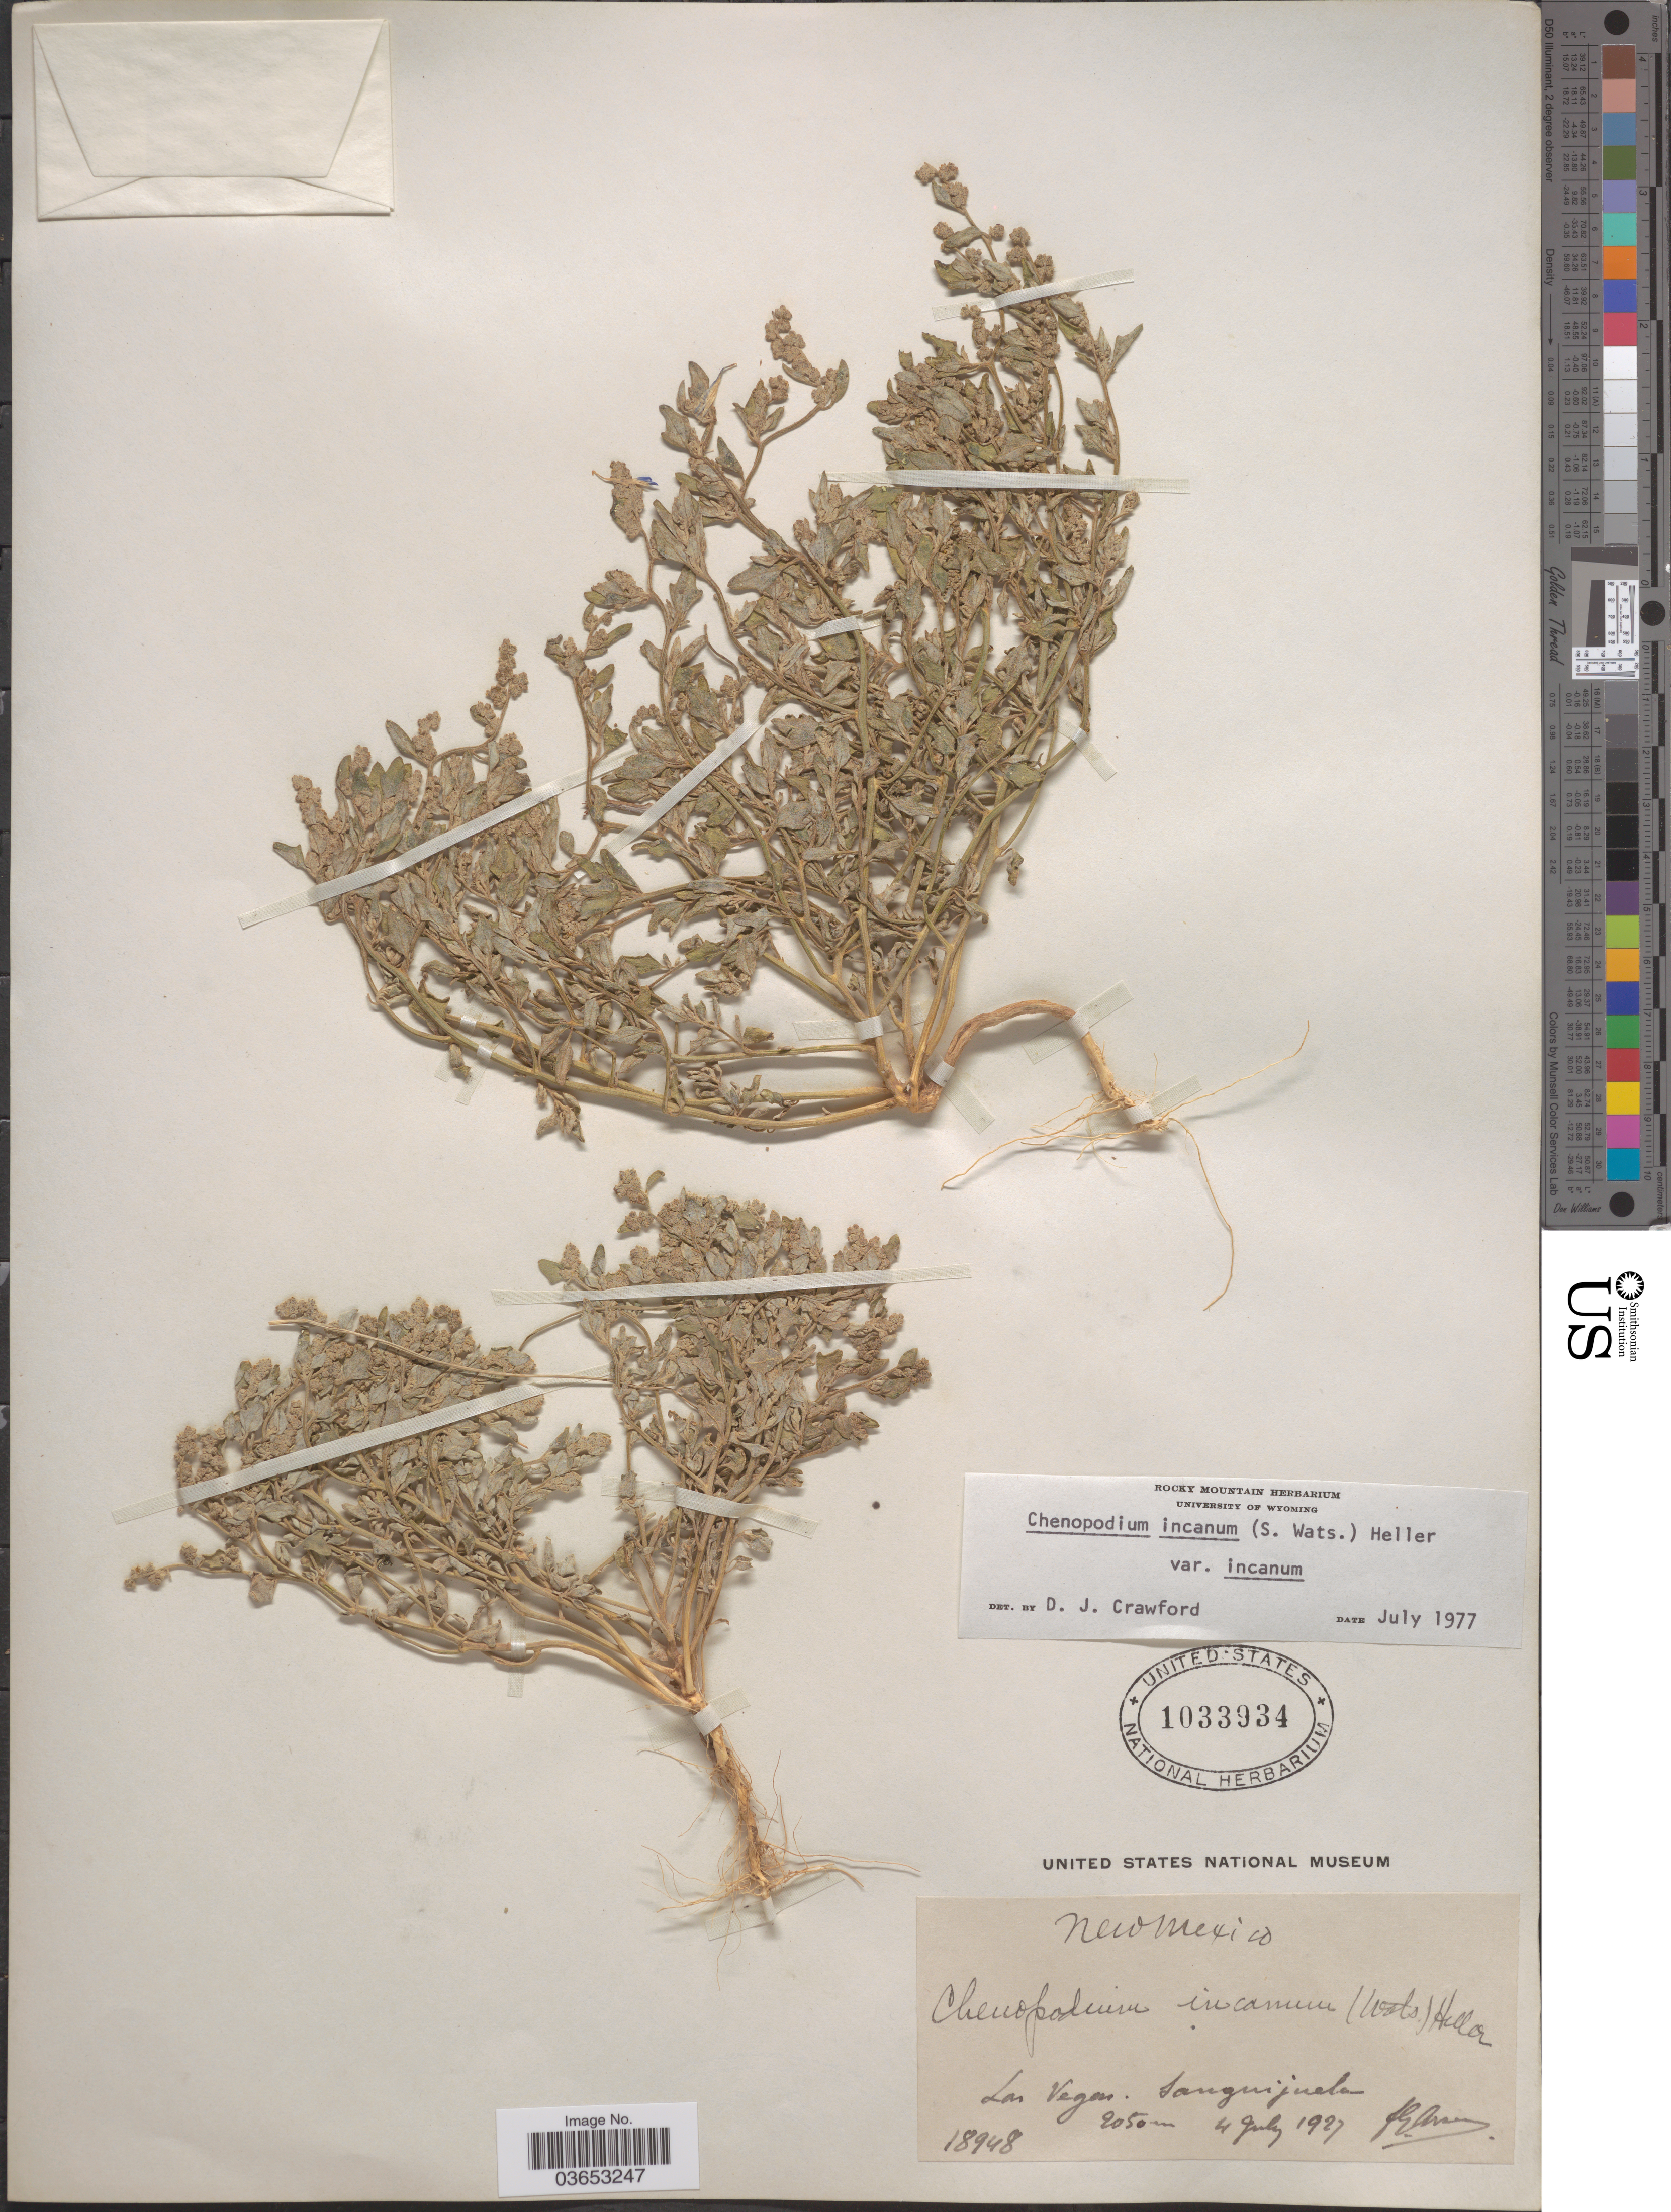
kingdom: Plantae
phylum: Tracheophyta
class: Magnoliopsida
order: Caryophyllales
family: Amaranthaceae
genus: Chenopodium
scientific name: Chenopodium incanum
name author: (S. Watson) A. Heller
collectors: F. Arsène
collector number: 18948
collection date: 1927-07-04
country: United States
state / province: New Mexico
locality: Las Vegas. Sanguijuela.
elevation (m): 2050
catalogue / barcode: US 1033934